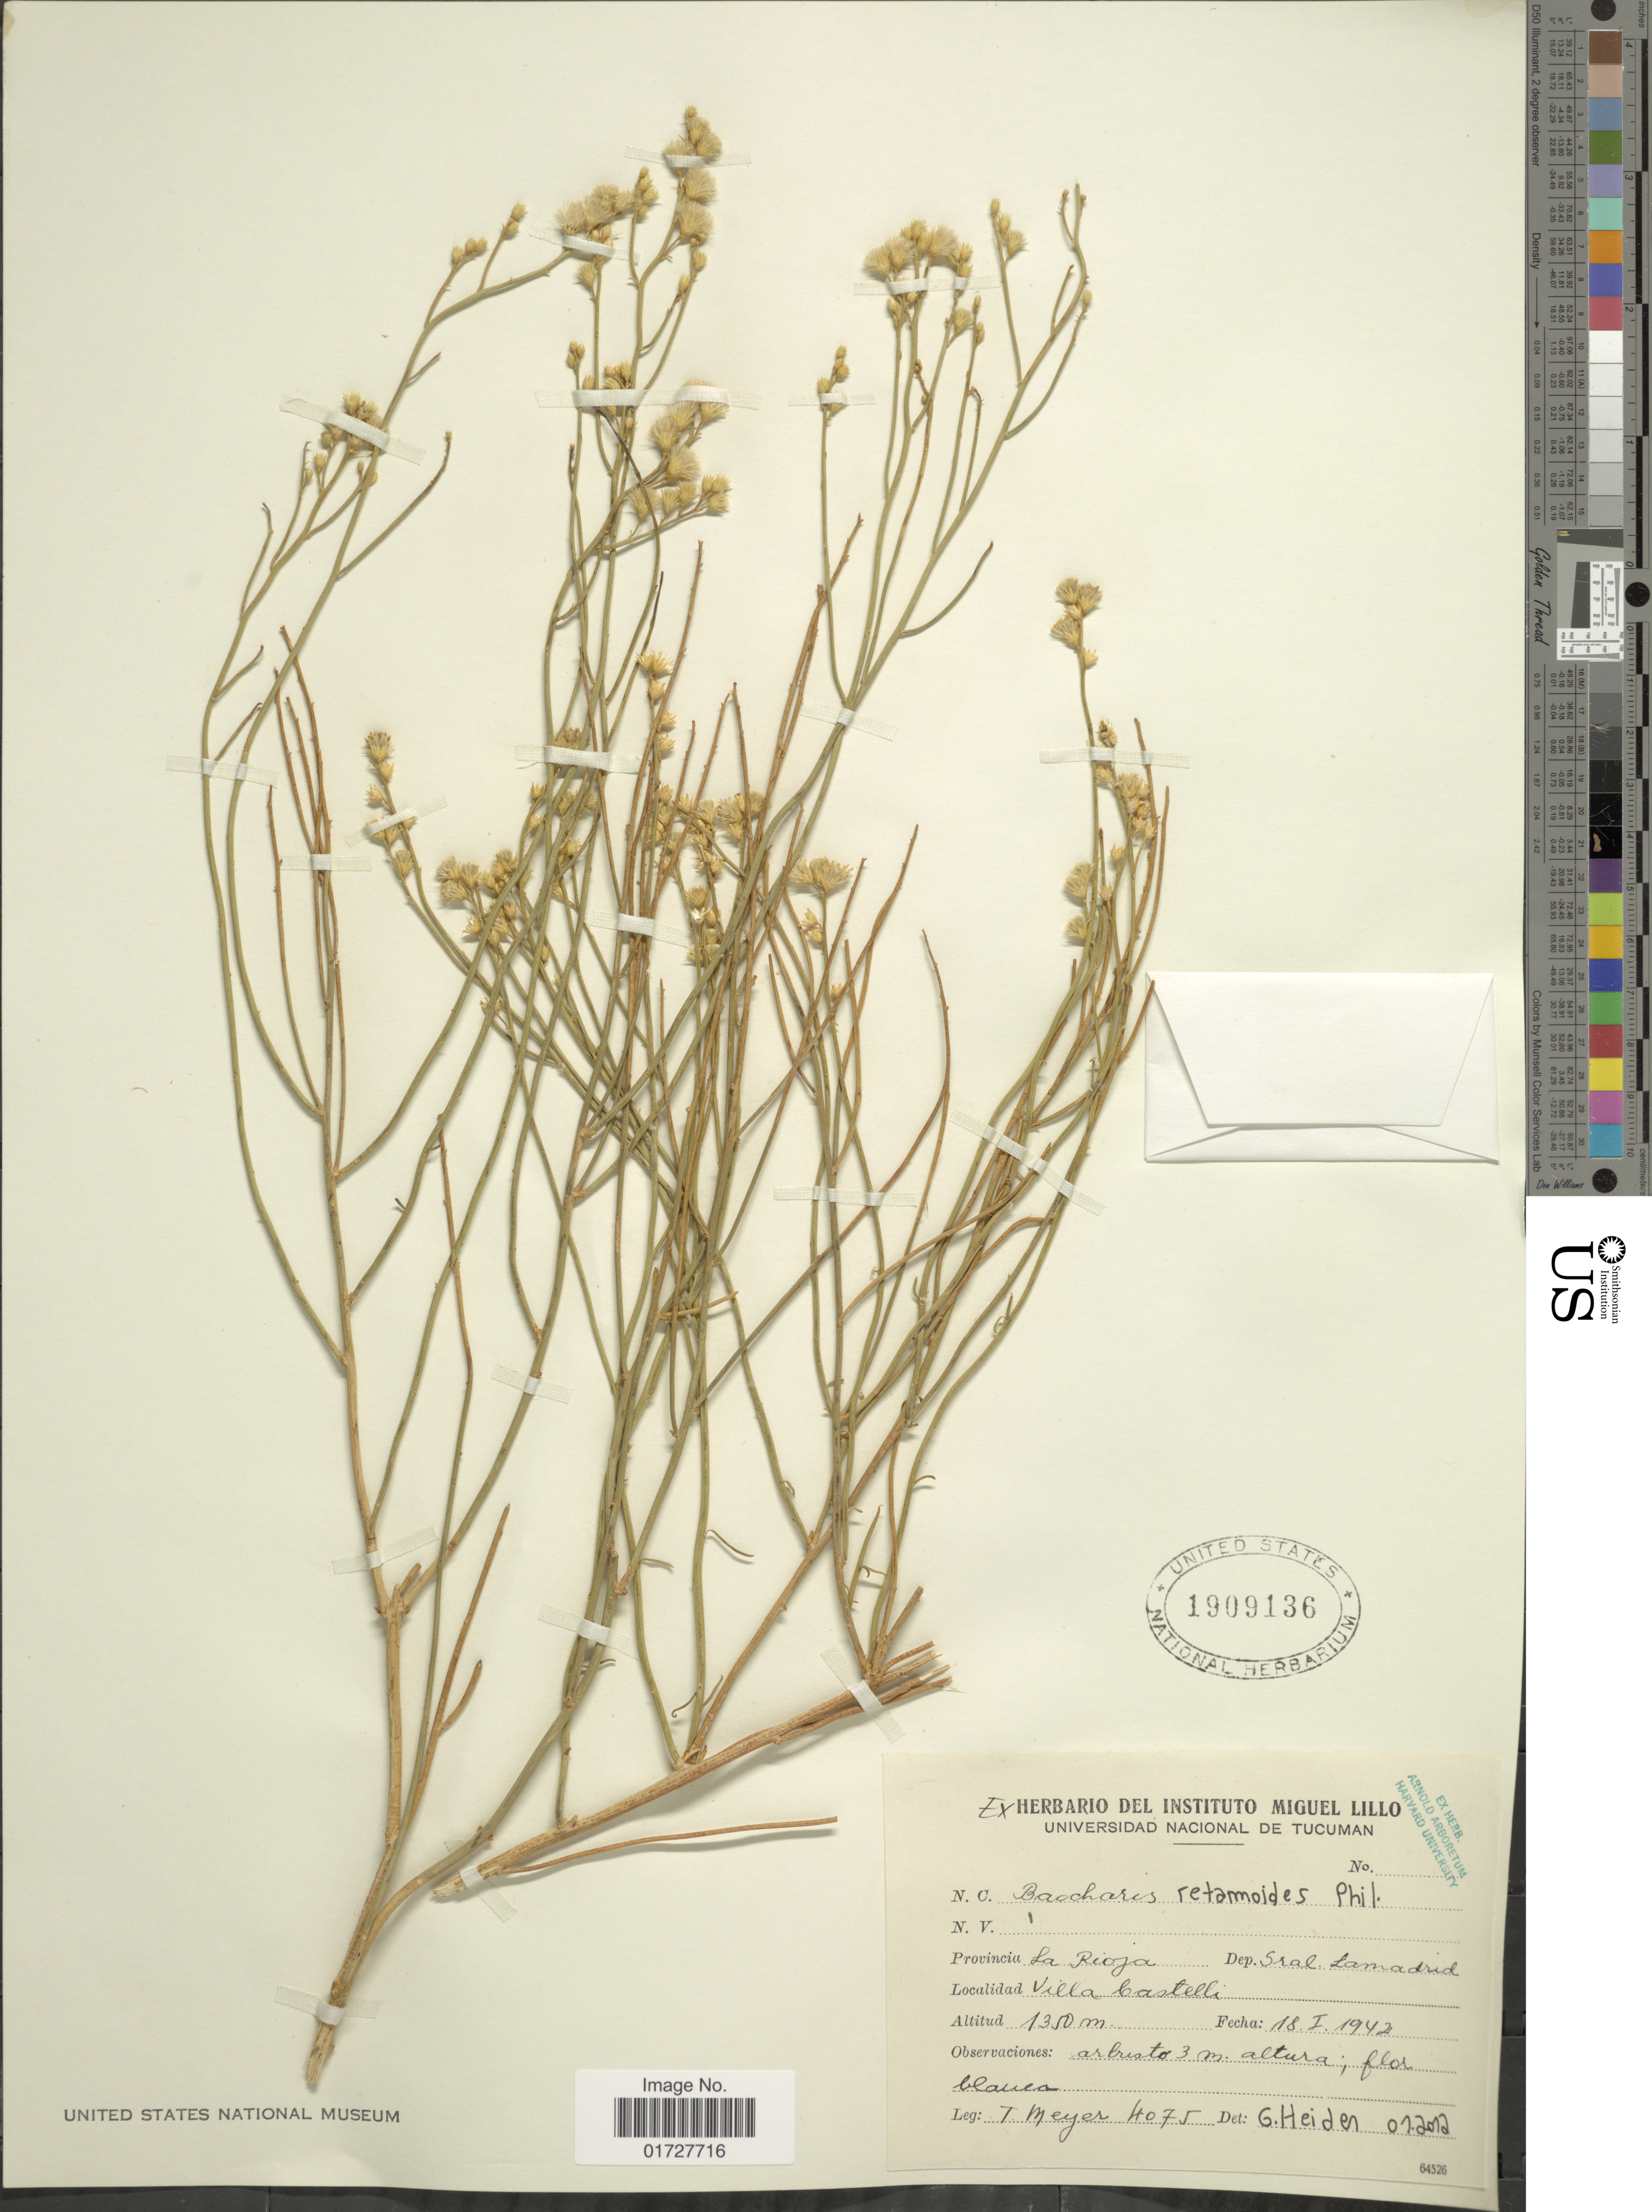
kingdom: Plantae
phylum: Tracheophyta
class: Magnoliopsida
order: Asterales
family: Asteraceae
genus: Baccharis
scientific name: Baccharis retamoides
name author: Phil.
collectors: T. Meyer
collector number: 75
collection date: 1942-01-18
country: Argentina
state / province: La Rioja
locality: Dep. Gral. Lamadrid, Villa Castelli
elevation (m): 1350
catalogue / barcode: US 1909136